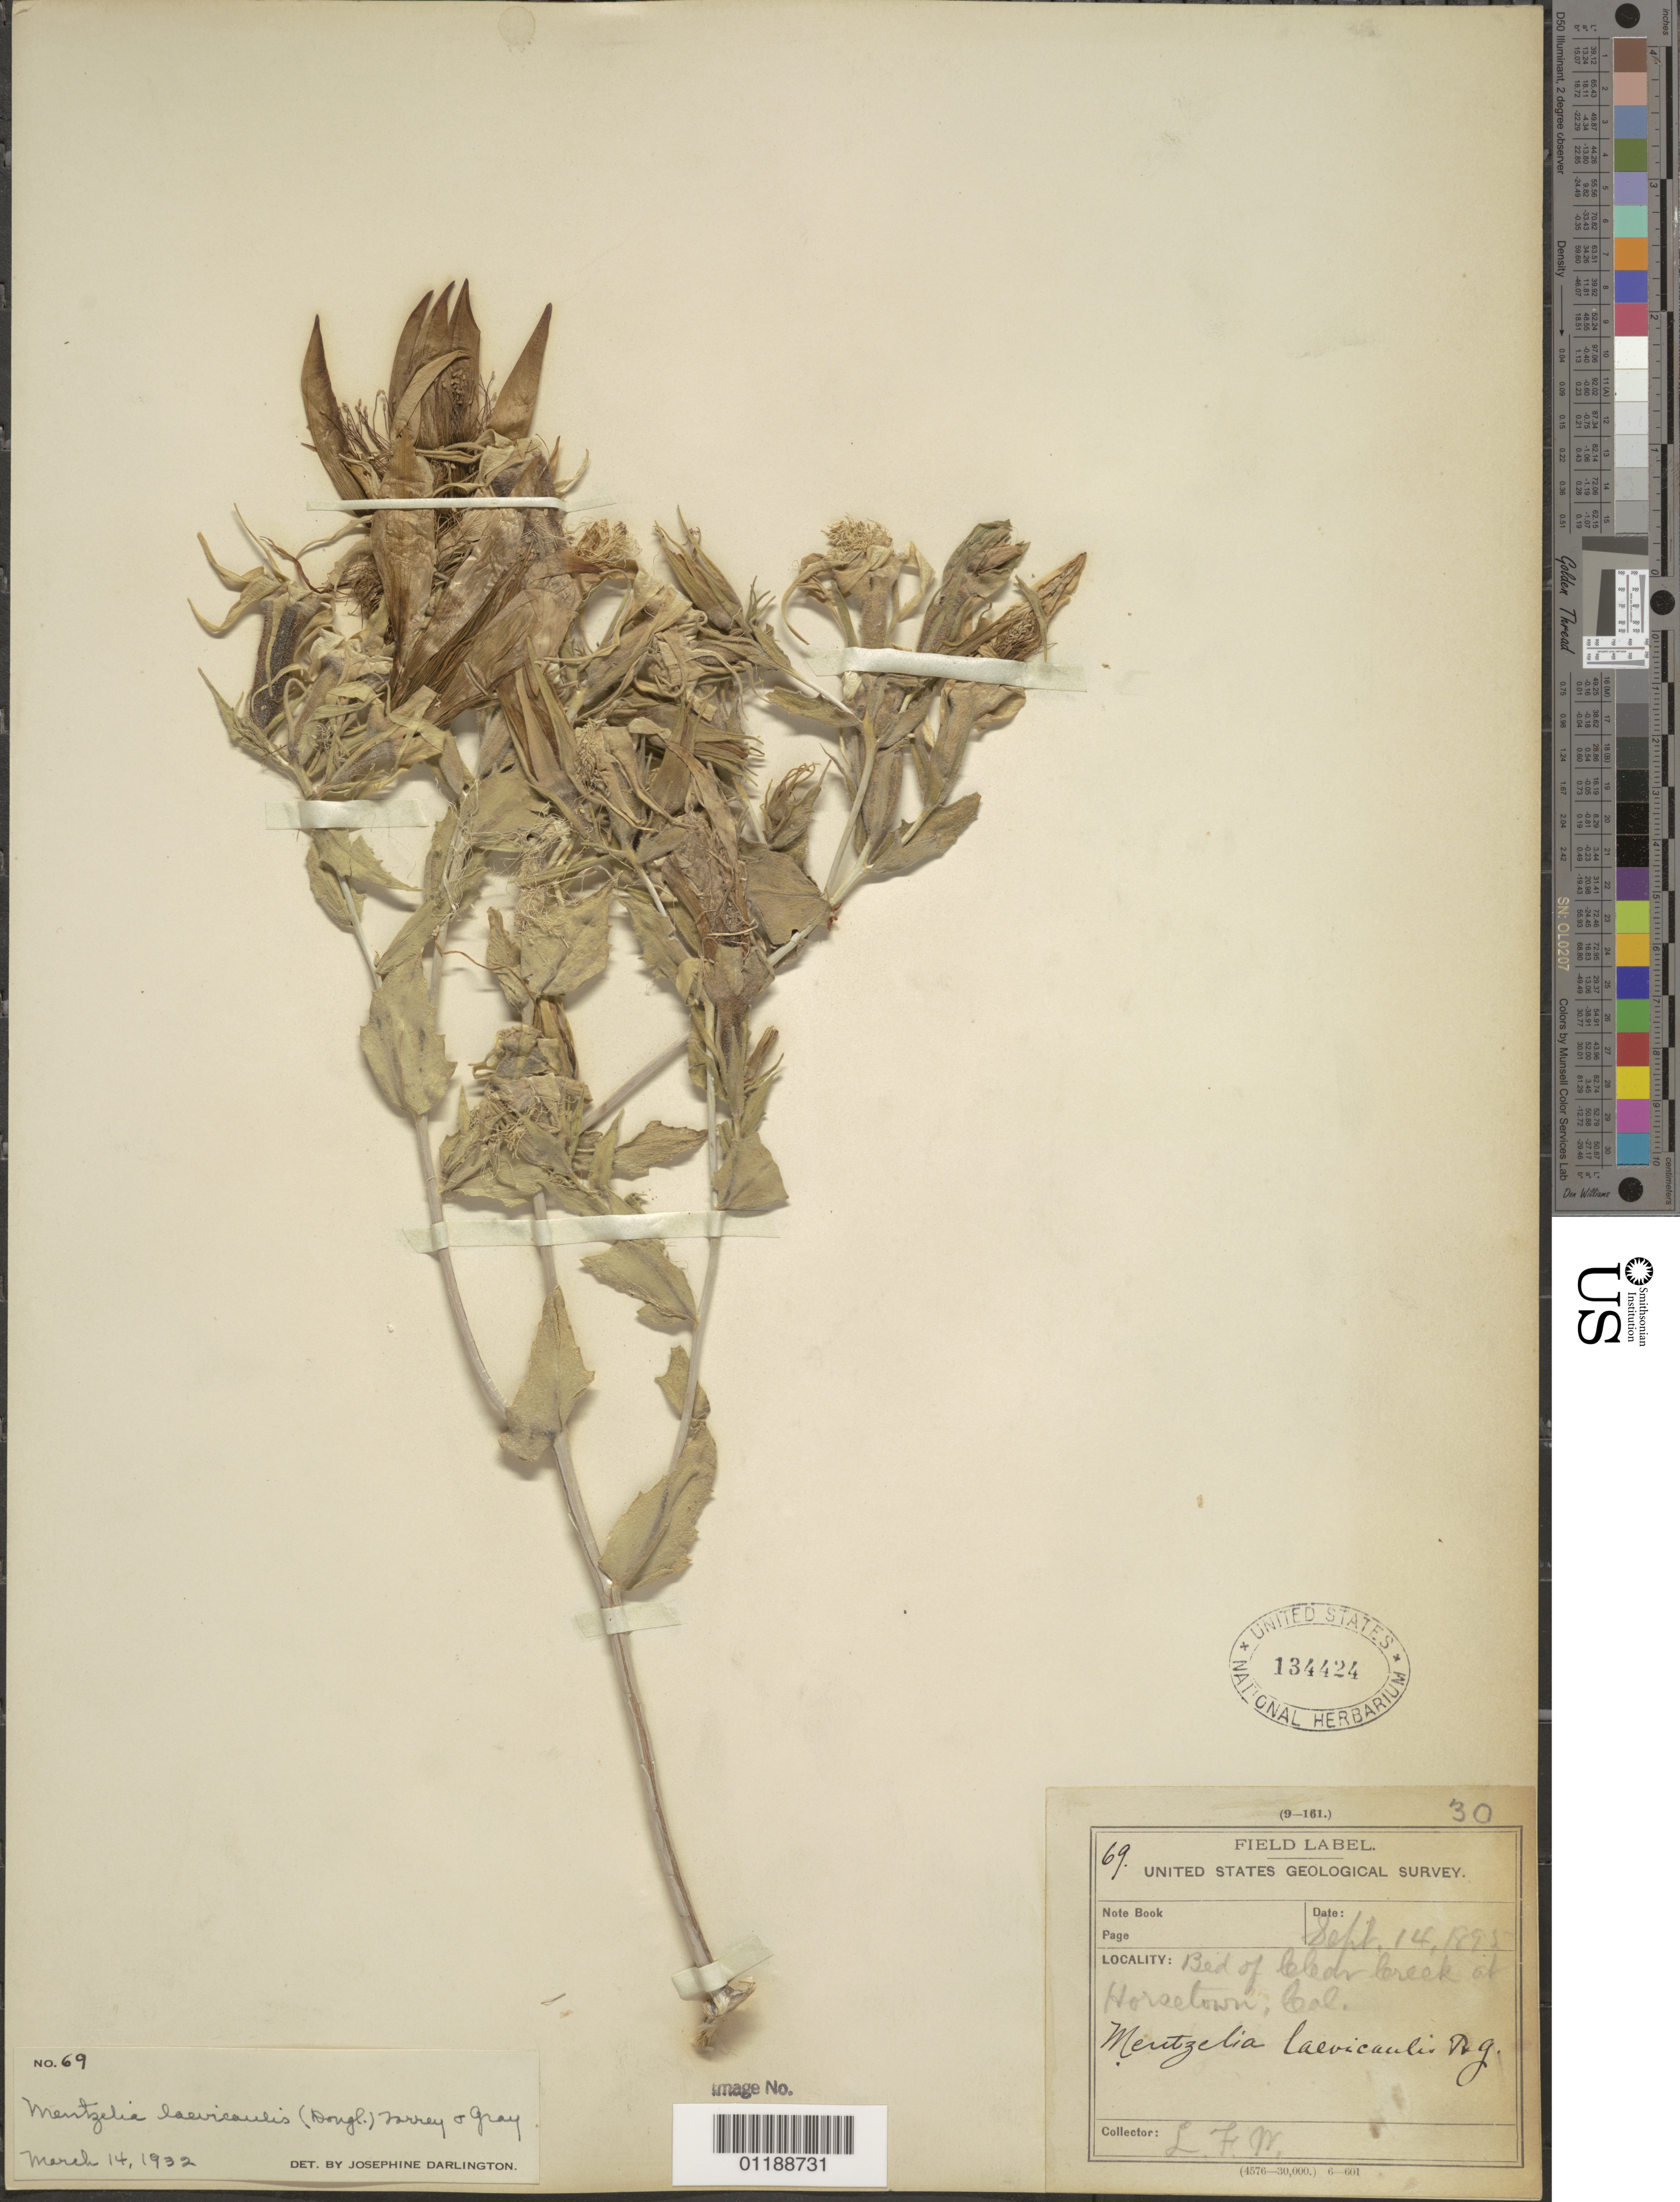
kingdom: Plantae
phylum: Tracheophyta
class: Magnoliopsida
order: Cornales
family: Loasaceae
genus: Mentzelia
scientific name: Mentzelia laevicaulis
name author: (Douglas ex Hook.) Torr. & A. Gray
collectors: L. F. Ward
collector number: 69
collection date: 1895-09-14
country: United States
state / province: California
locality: Bed of Clear Creek of Horsetown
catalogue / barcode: US 134424